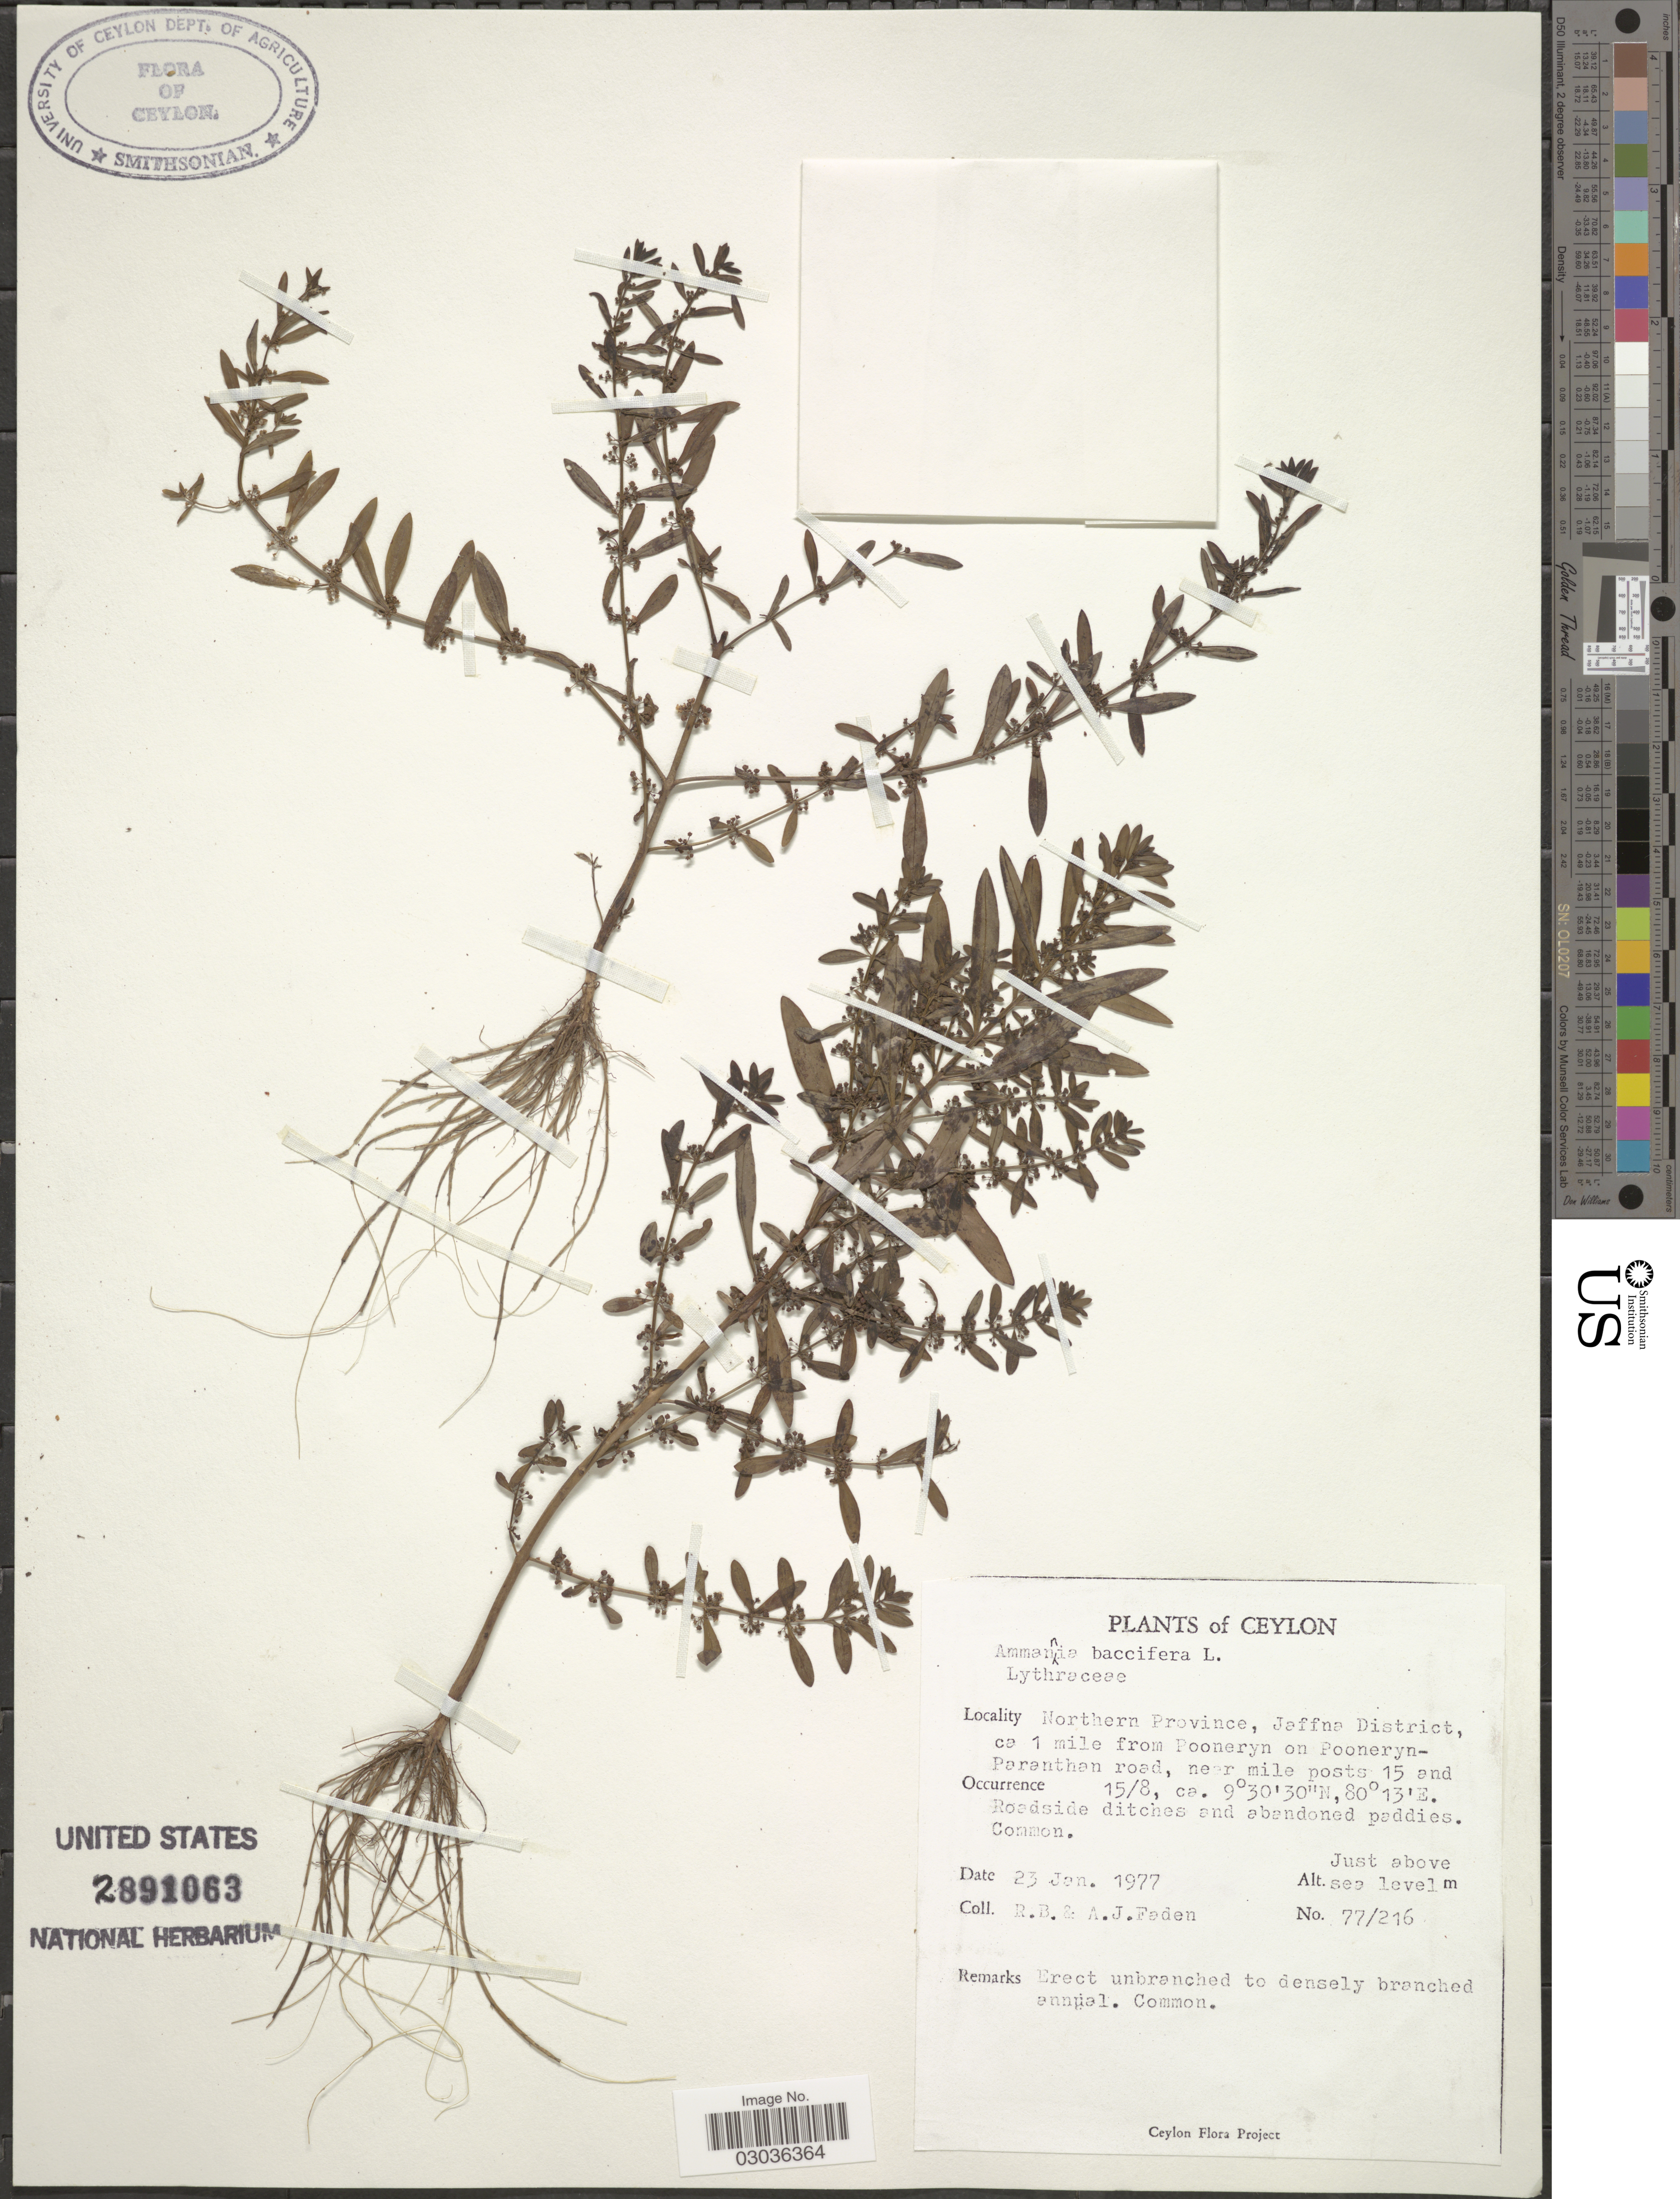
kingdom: Plantae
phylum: Tracheophyta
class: Magnoliopsida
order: Myrtales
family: Lythraceae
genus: Ammannia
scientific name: Ammannia baccifera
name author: L.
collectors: R. B. Faden & A. J. Faden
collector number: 77/216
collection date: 1977-01-23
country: Sri Lanka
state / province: Northern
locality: Ceylon. Jaffna District, ca 1 mile from Pooneryn on Pooneryn-Paranthan road, near mile posts 15 and 15/8.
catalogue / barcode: US 2891063